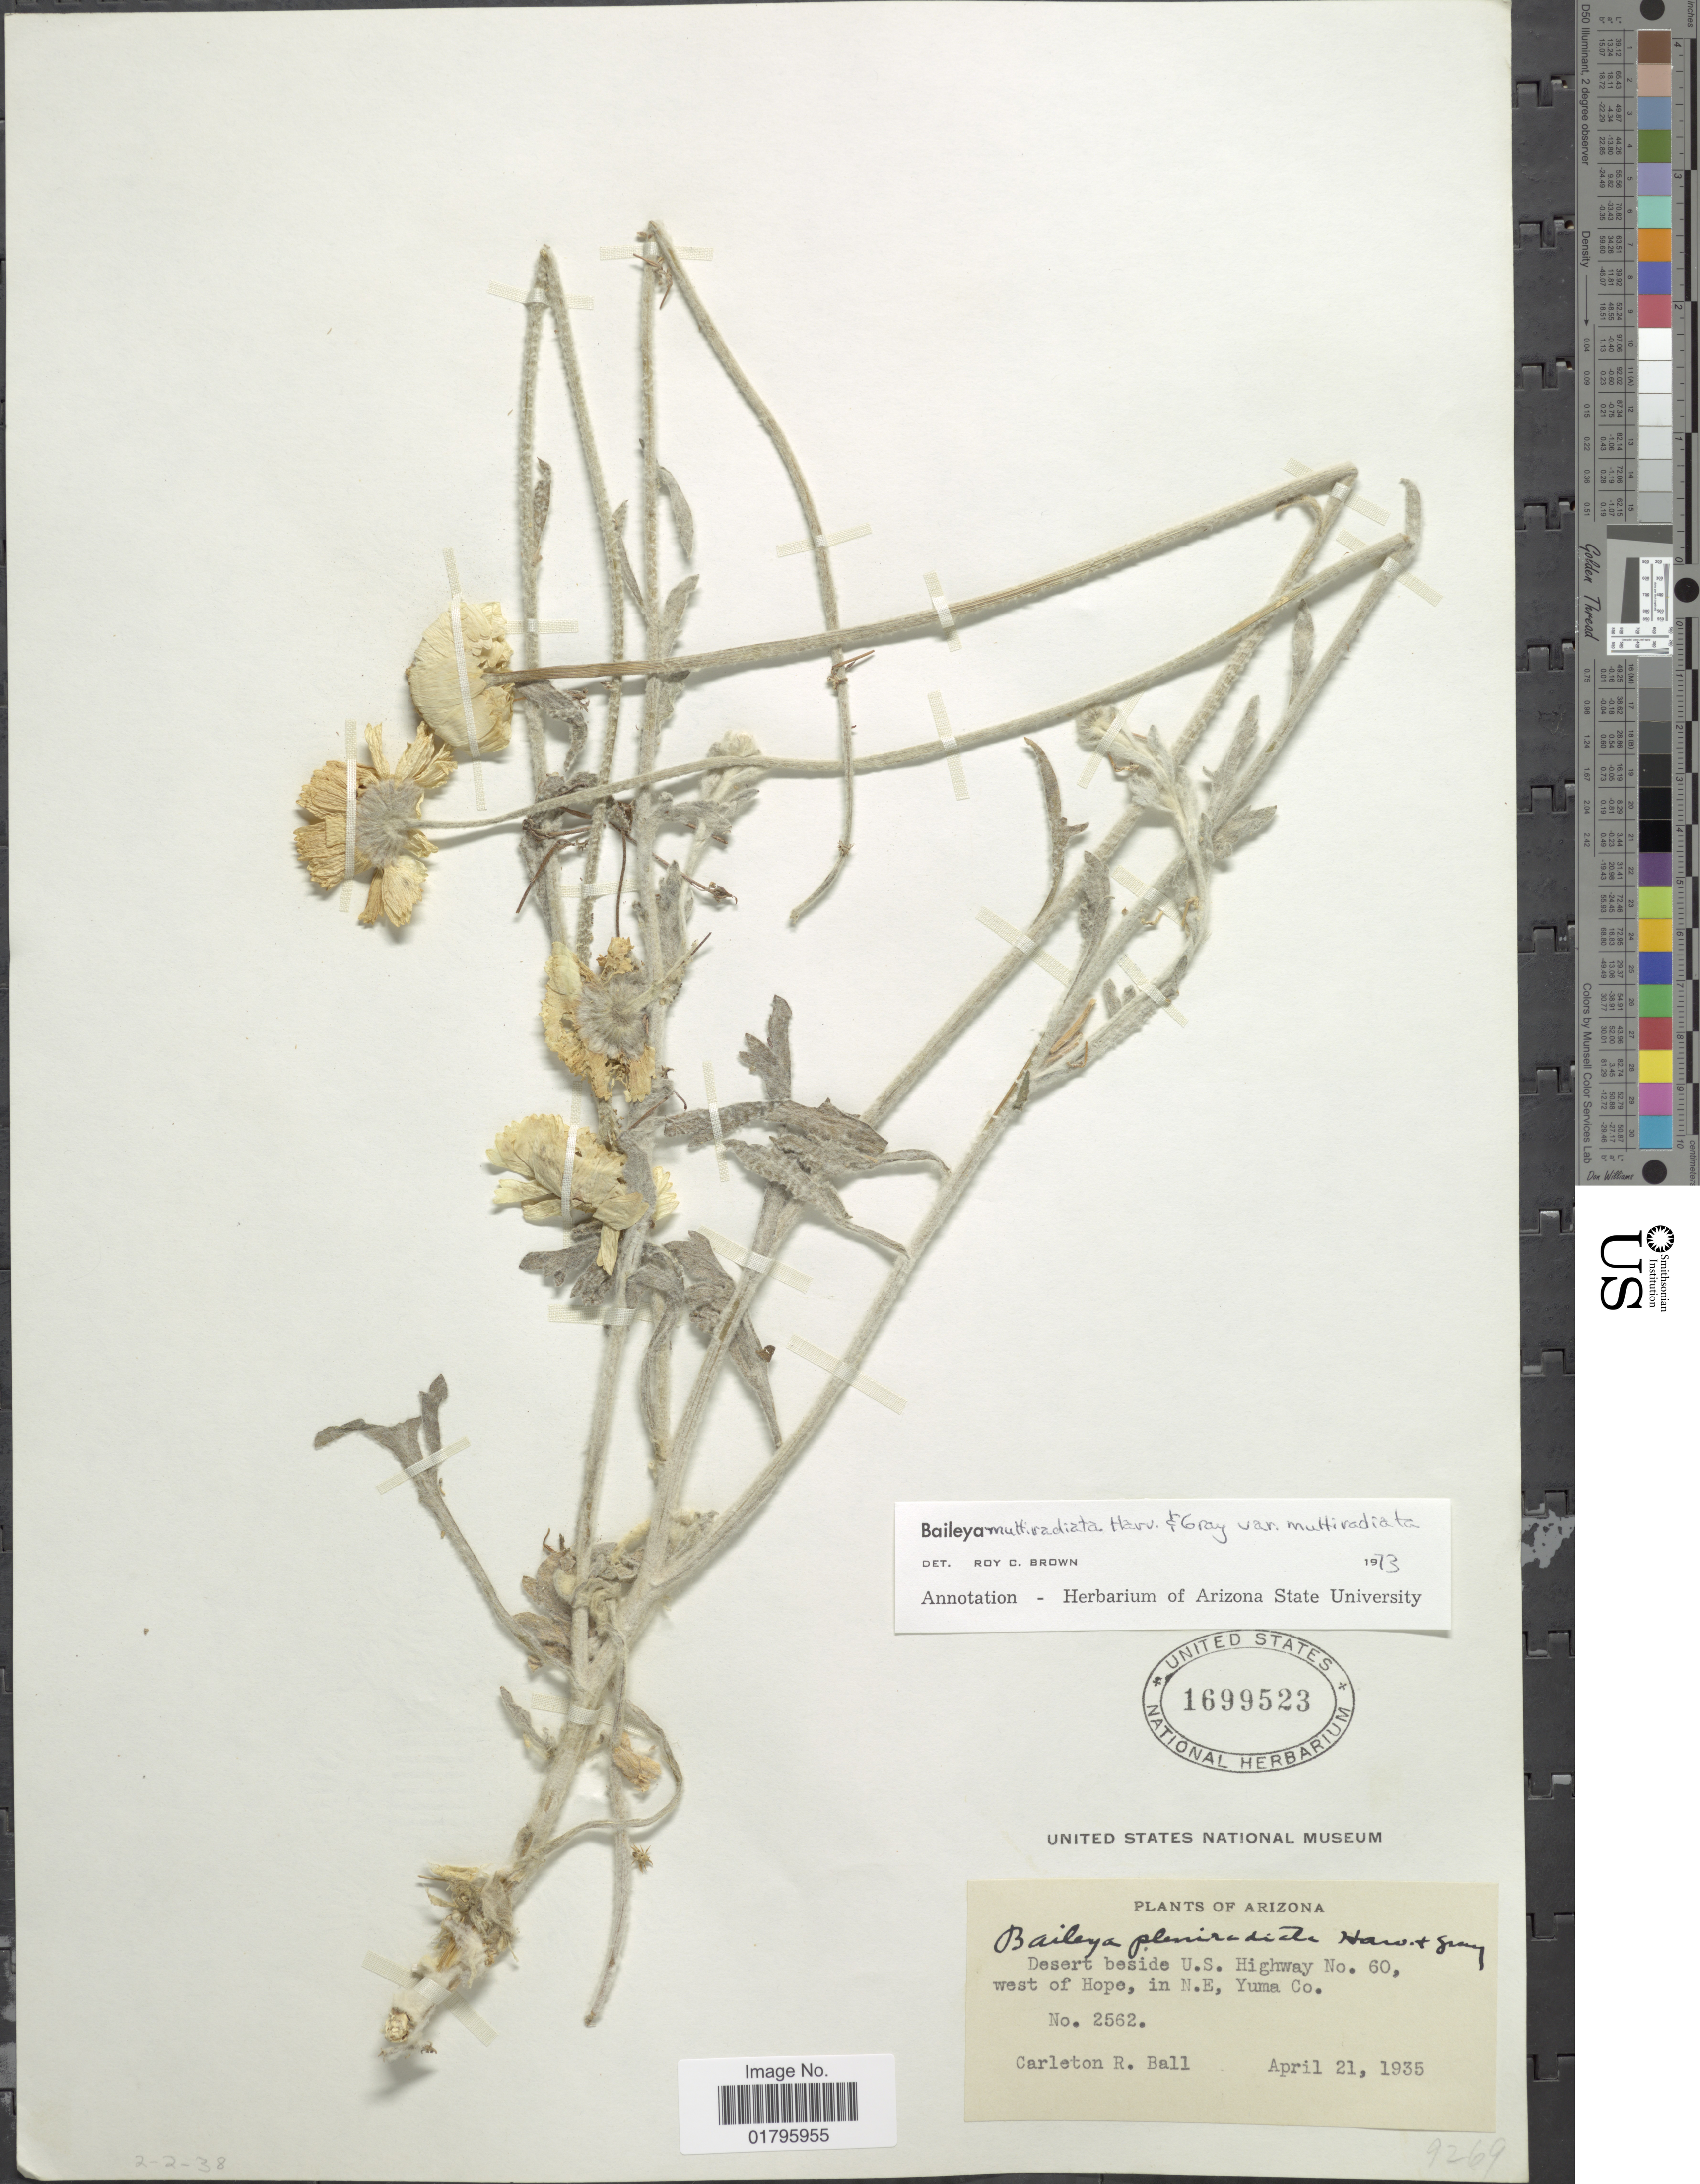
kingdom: Plantae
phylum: Tracheophyta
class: Magnoliopsida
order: Asterales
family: Asteraceae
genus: Baileya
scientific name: Baileya multiradiata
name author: Harv. & A. Gray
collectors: R. H. Ball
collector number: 2562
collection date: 1935-04-21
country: United States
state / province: Arizona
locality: Desert beside U.S. Highway No. 60, west of Hope. in N.E., Yuma Co.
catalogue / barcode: US 1699523